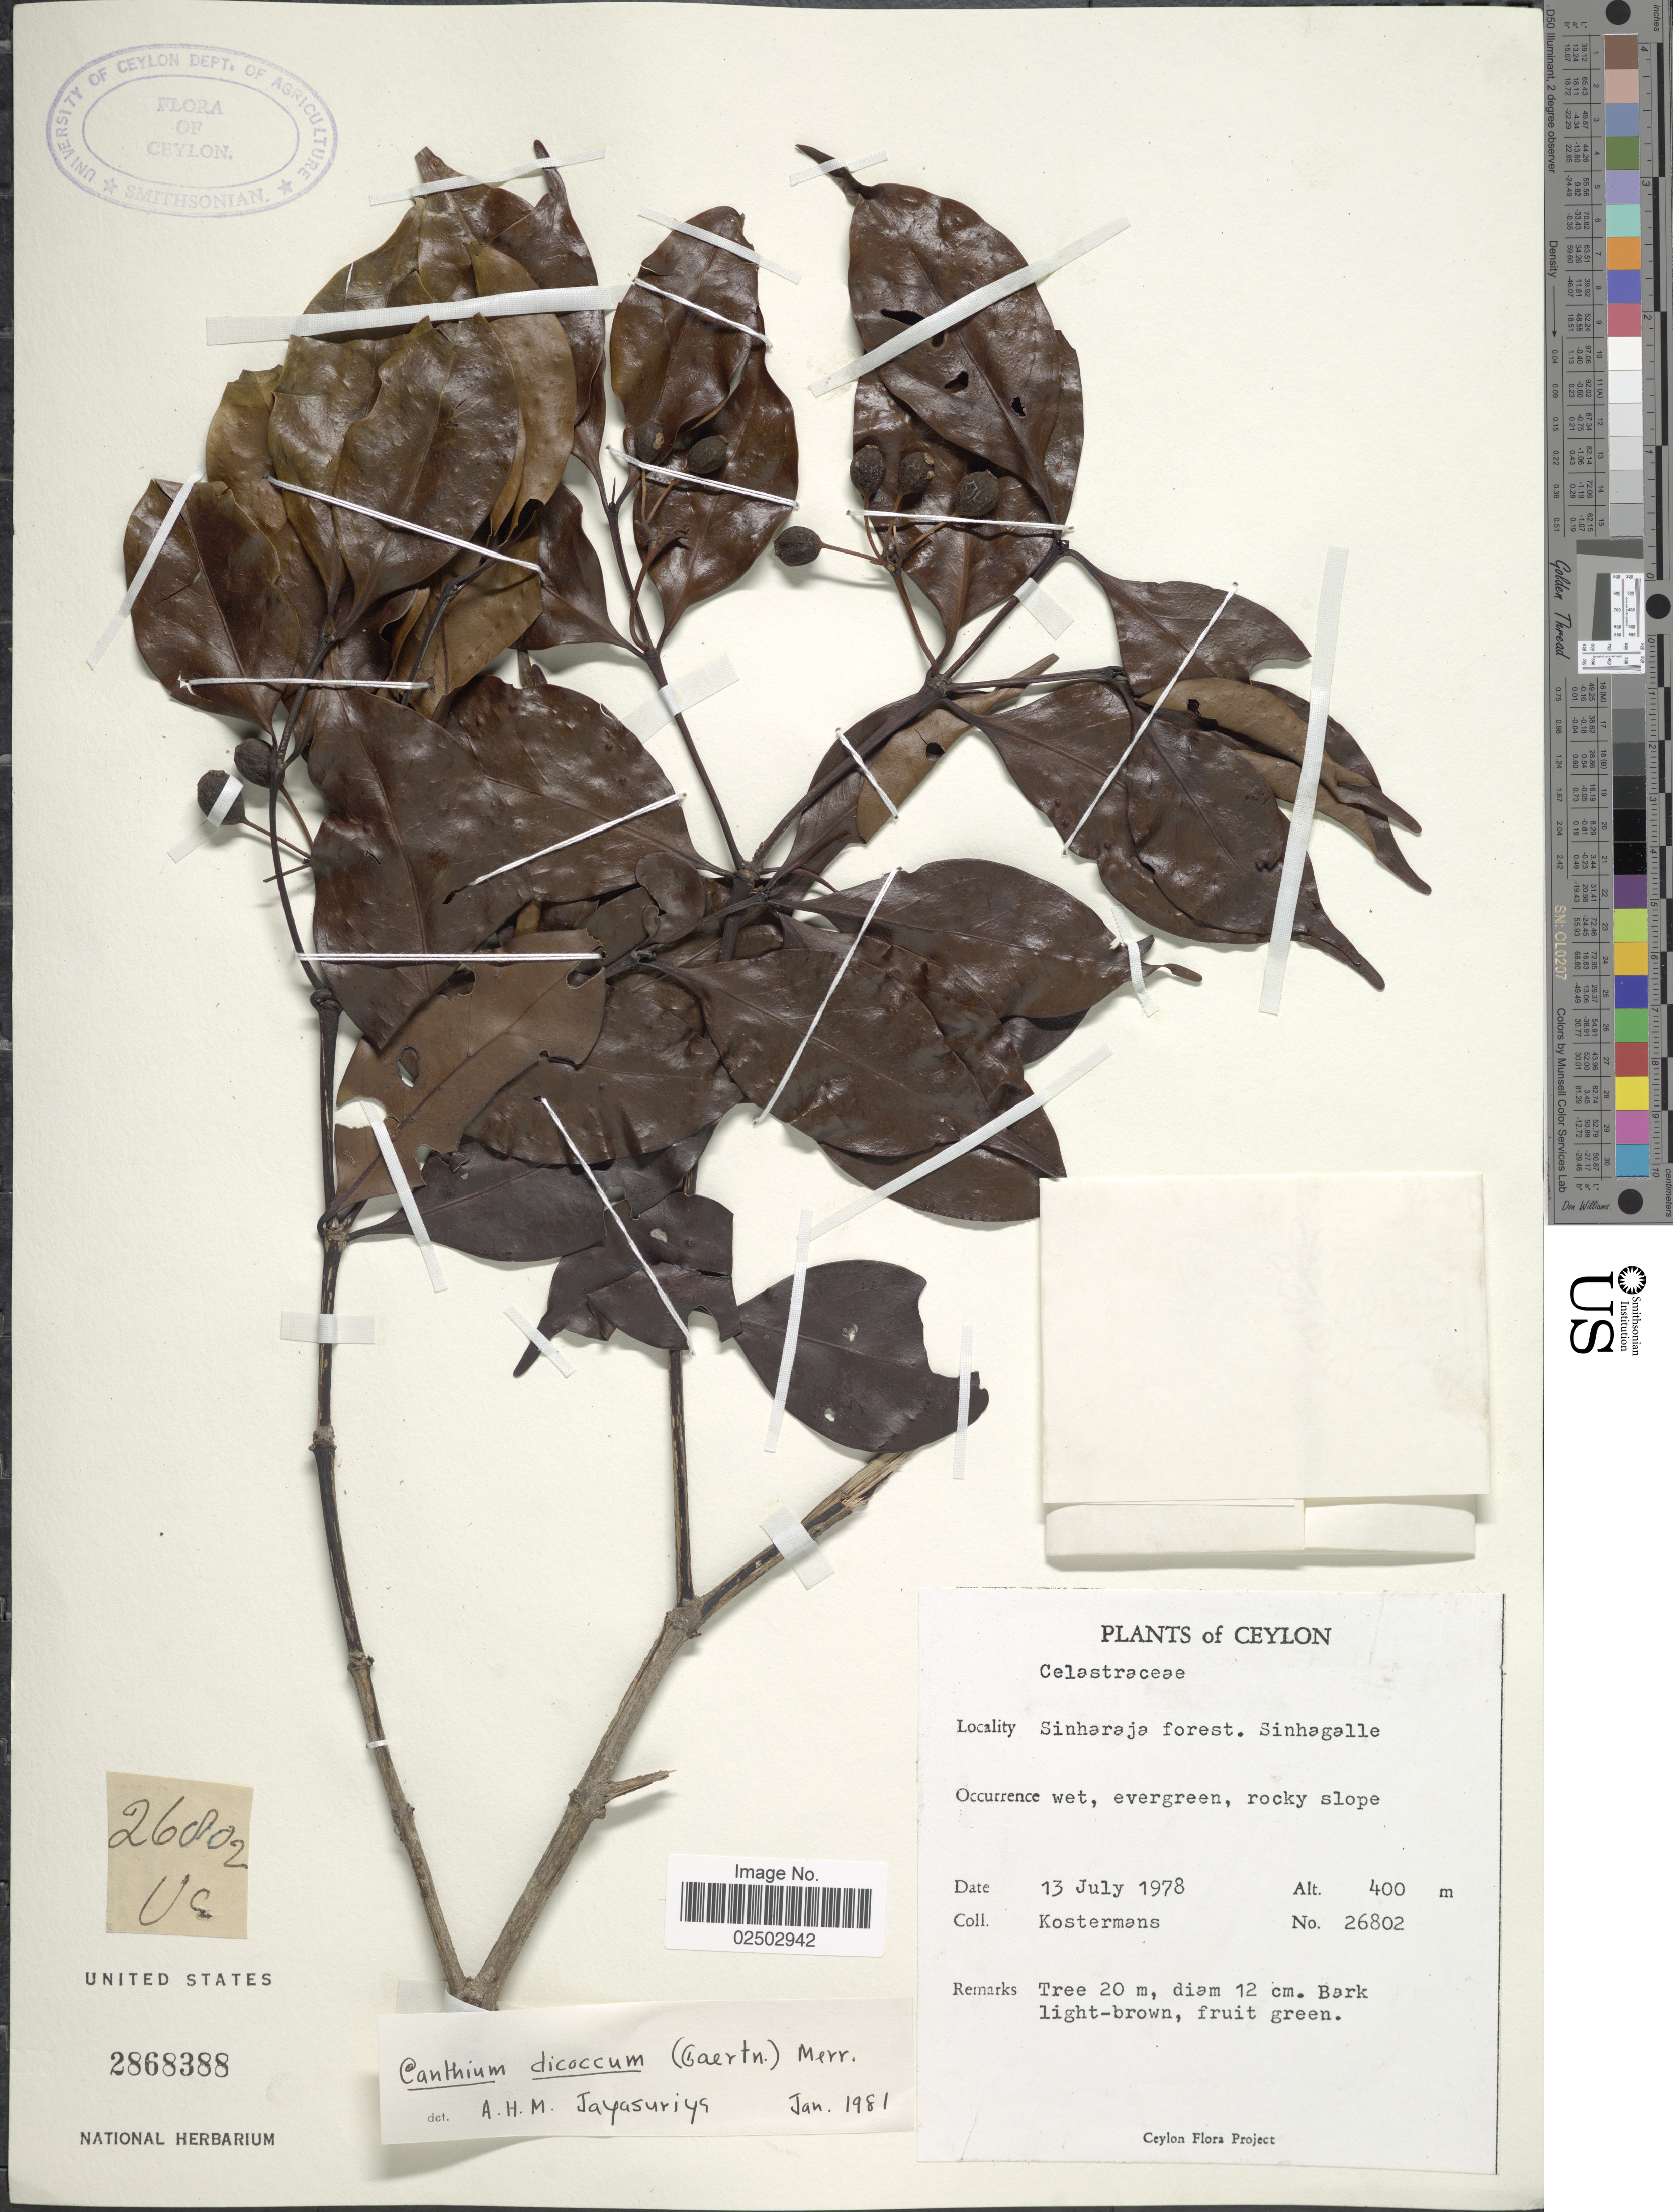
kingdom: Plantae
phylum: Tracheophyta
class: Magnoliopsida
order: Gentianales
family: Rubiaceae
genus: Canthium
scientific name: Canthium dicoccum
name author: (Gaertn.) Merr.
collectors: Kostermans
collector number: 296802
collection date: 1978-07-13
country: Sri Lanka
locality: Ceylon, Sinharaja Forest, Sinhagalle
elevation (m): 400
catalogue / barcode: US 2868388